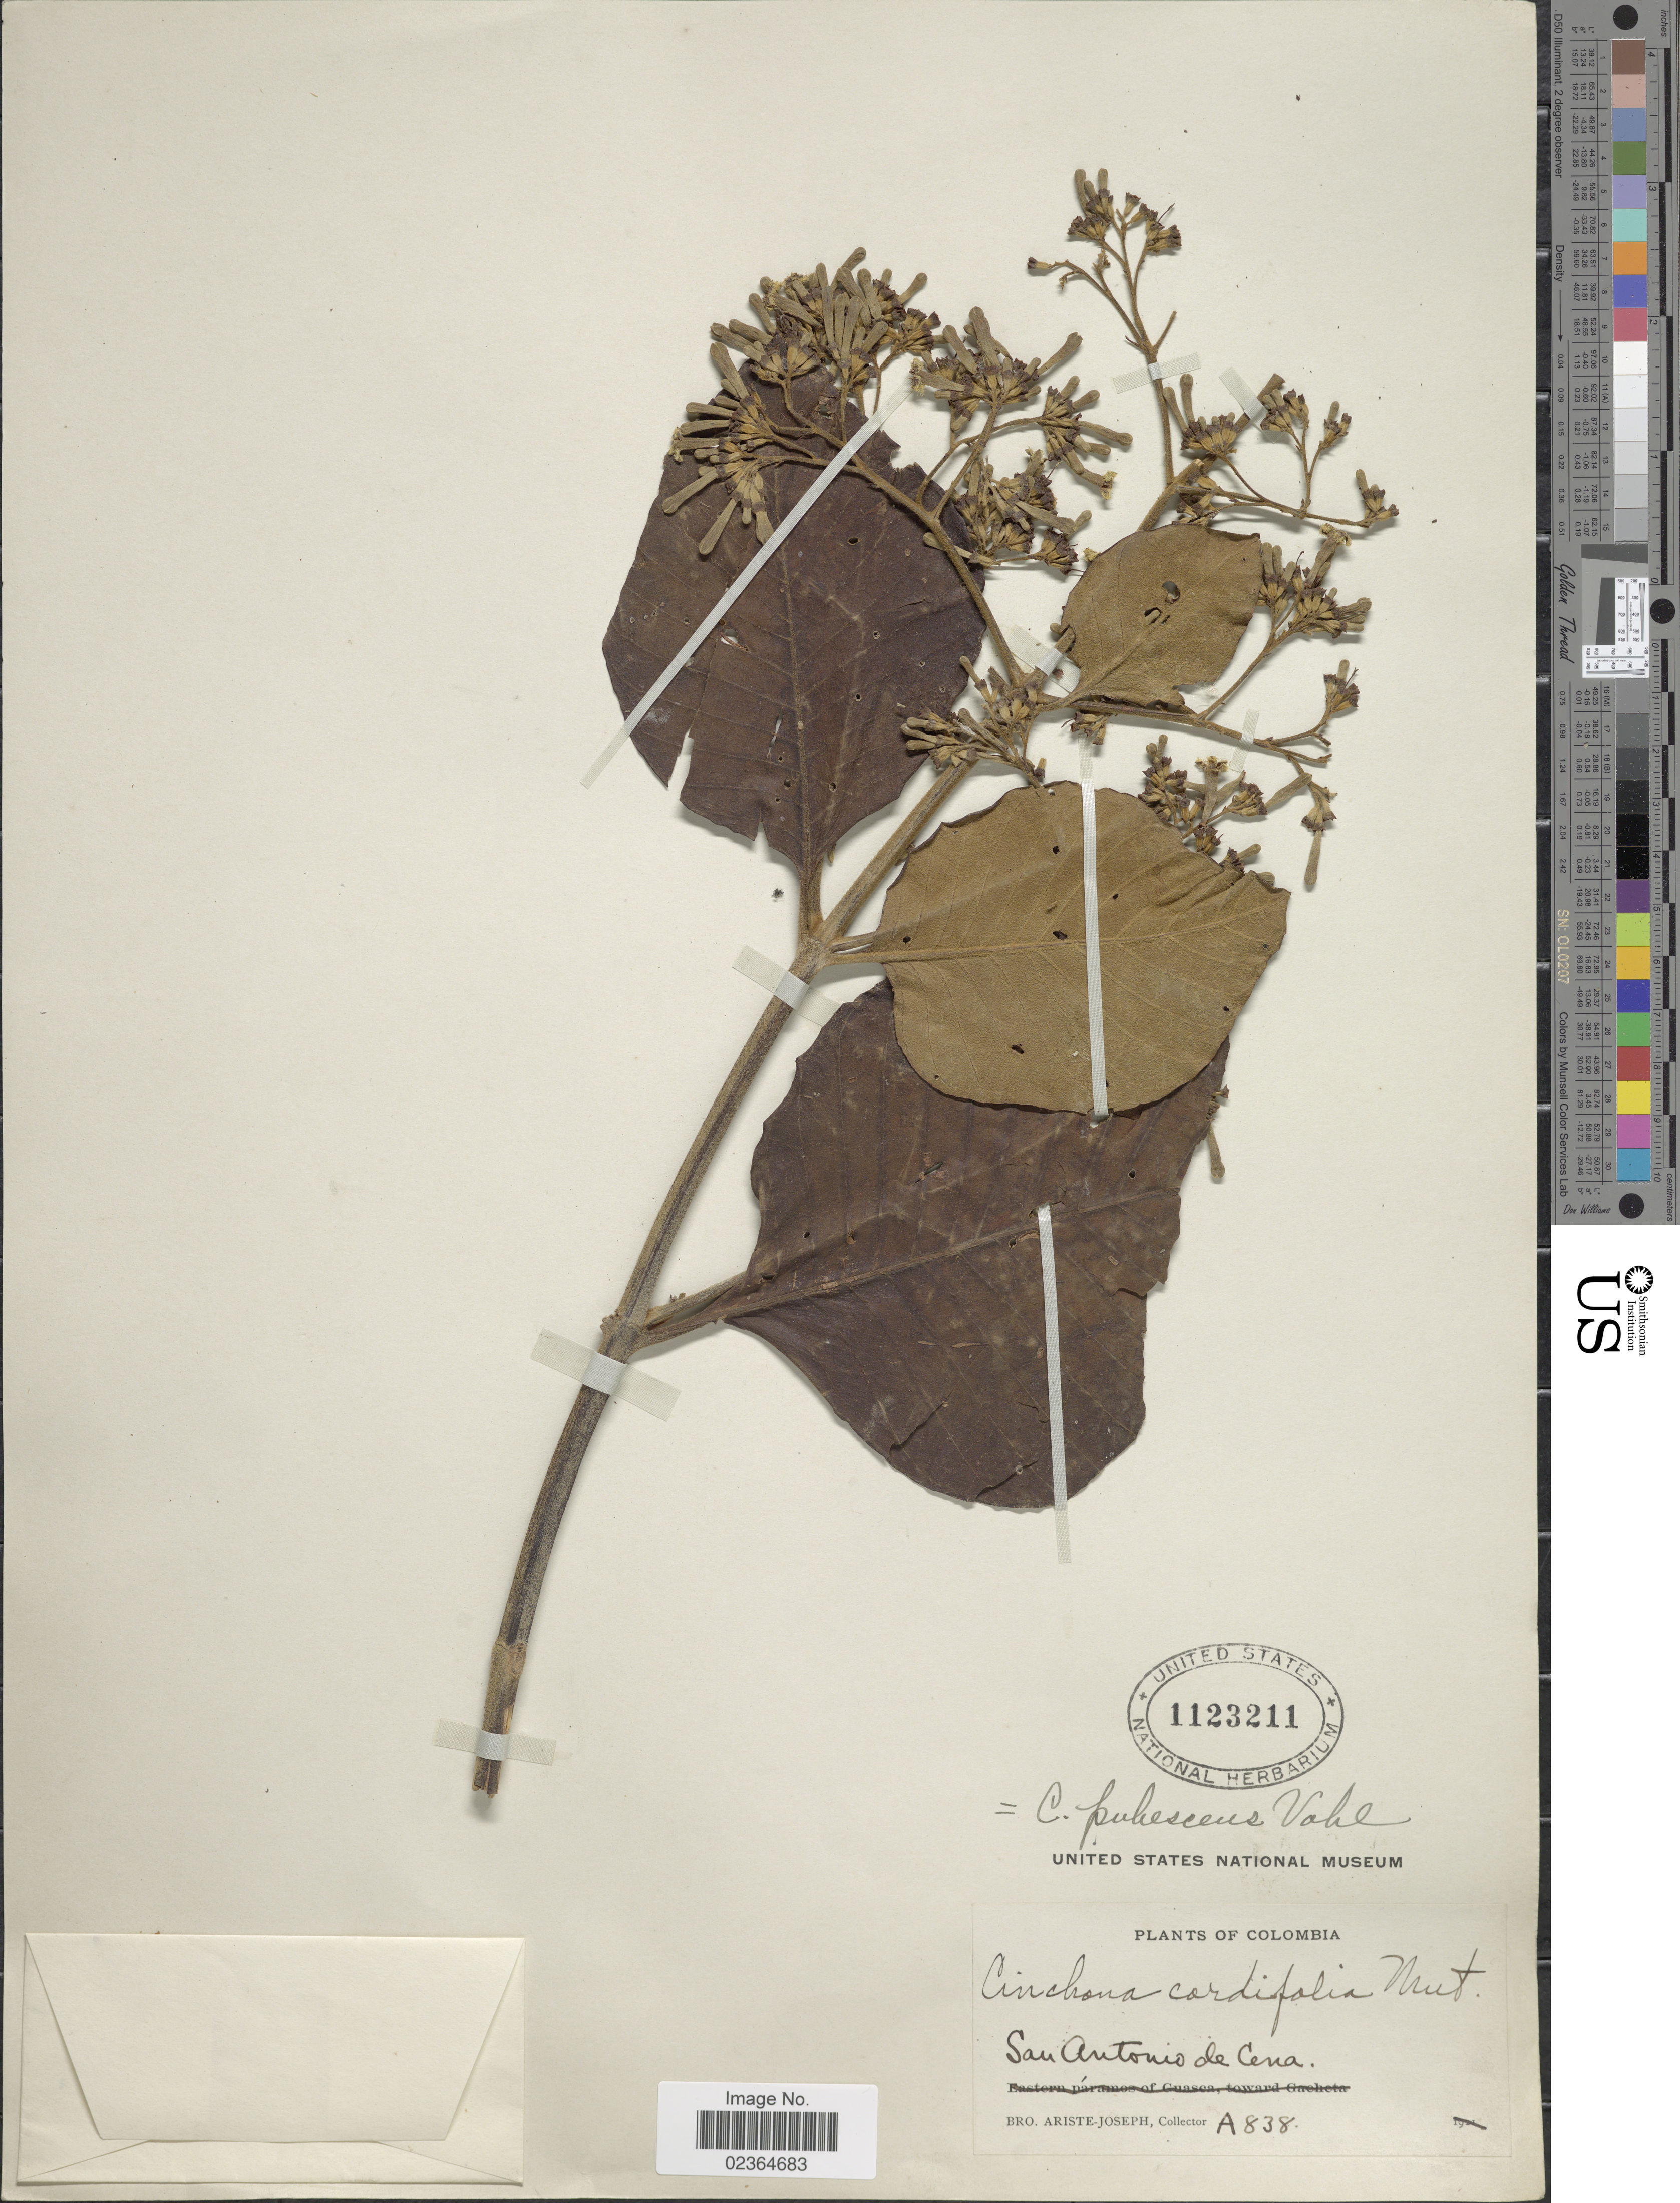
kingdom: Plantae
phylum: Tracheophyta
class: Magnoliopsida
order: Gentianales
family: Rubiaceae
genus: Cinchona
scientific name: Cinchona pubescens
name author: Vahl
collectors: Bro. Ariste-Joseph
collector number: A838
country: Colombia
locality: San Antonio de Cena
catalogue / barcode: US 1123211